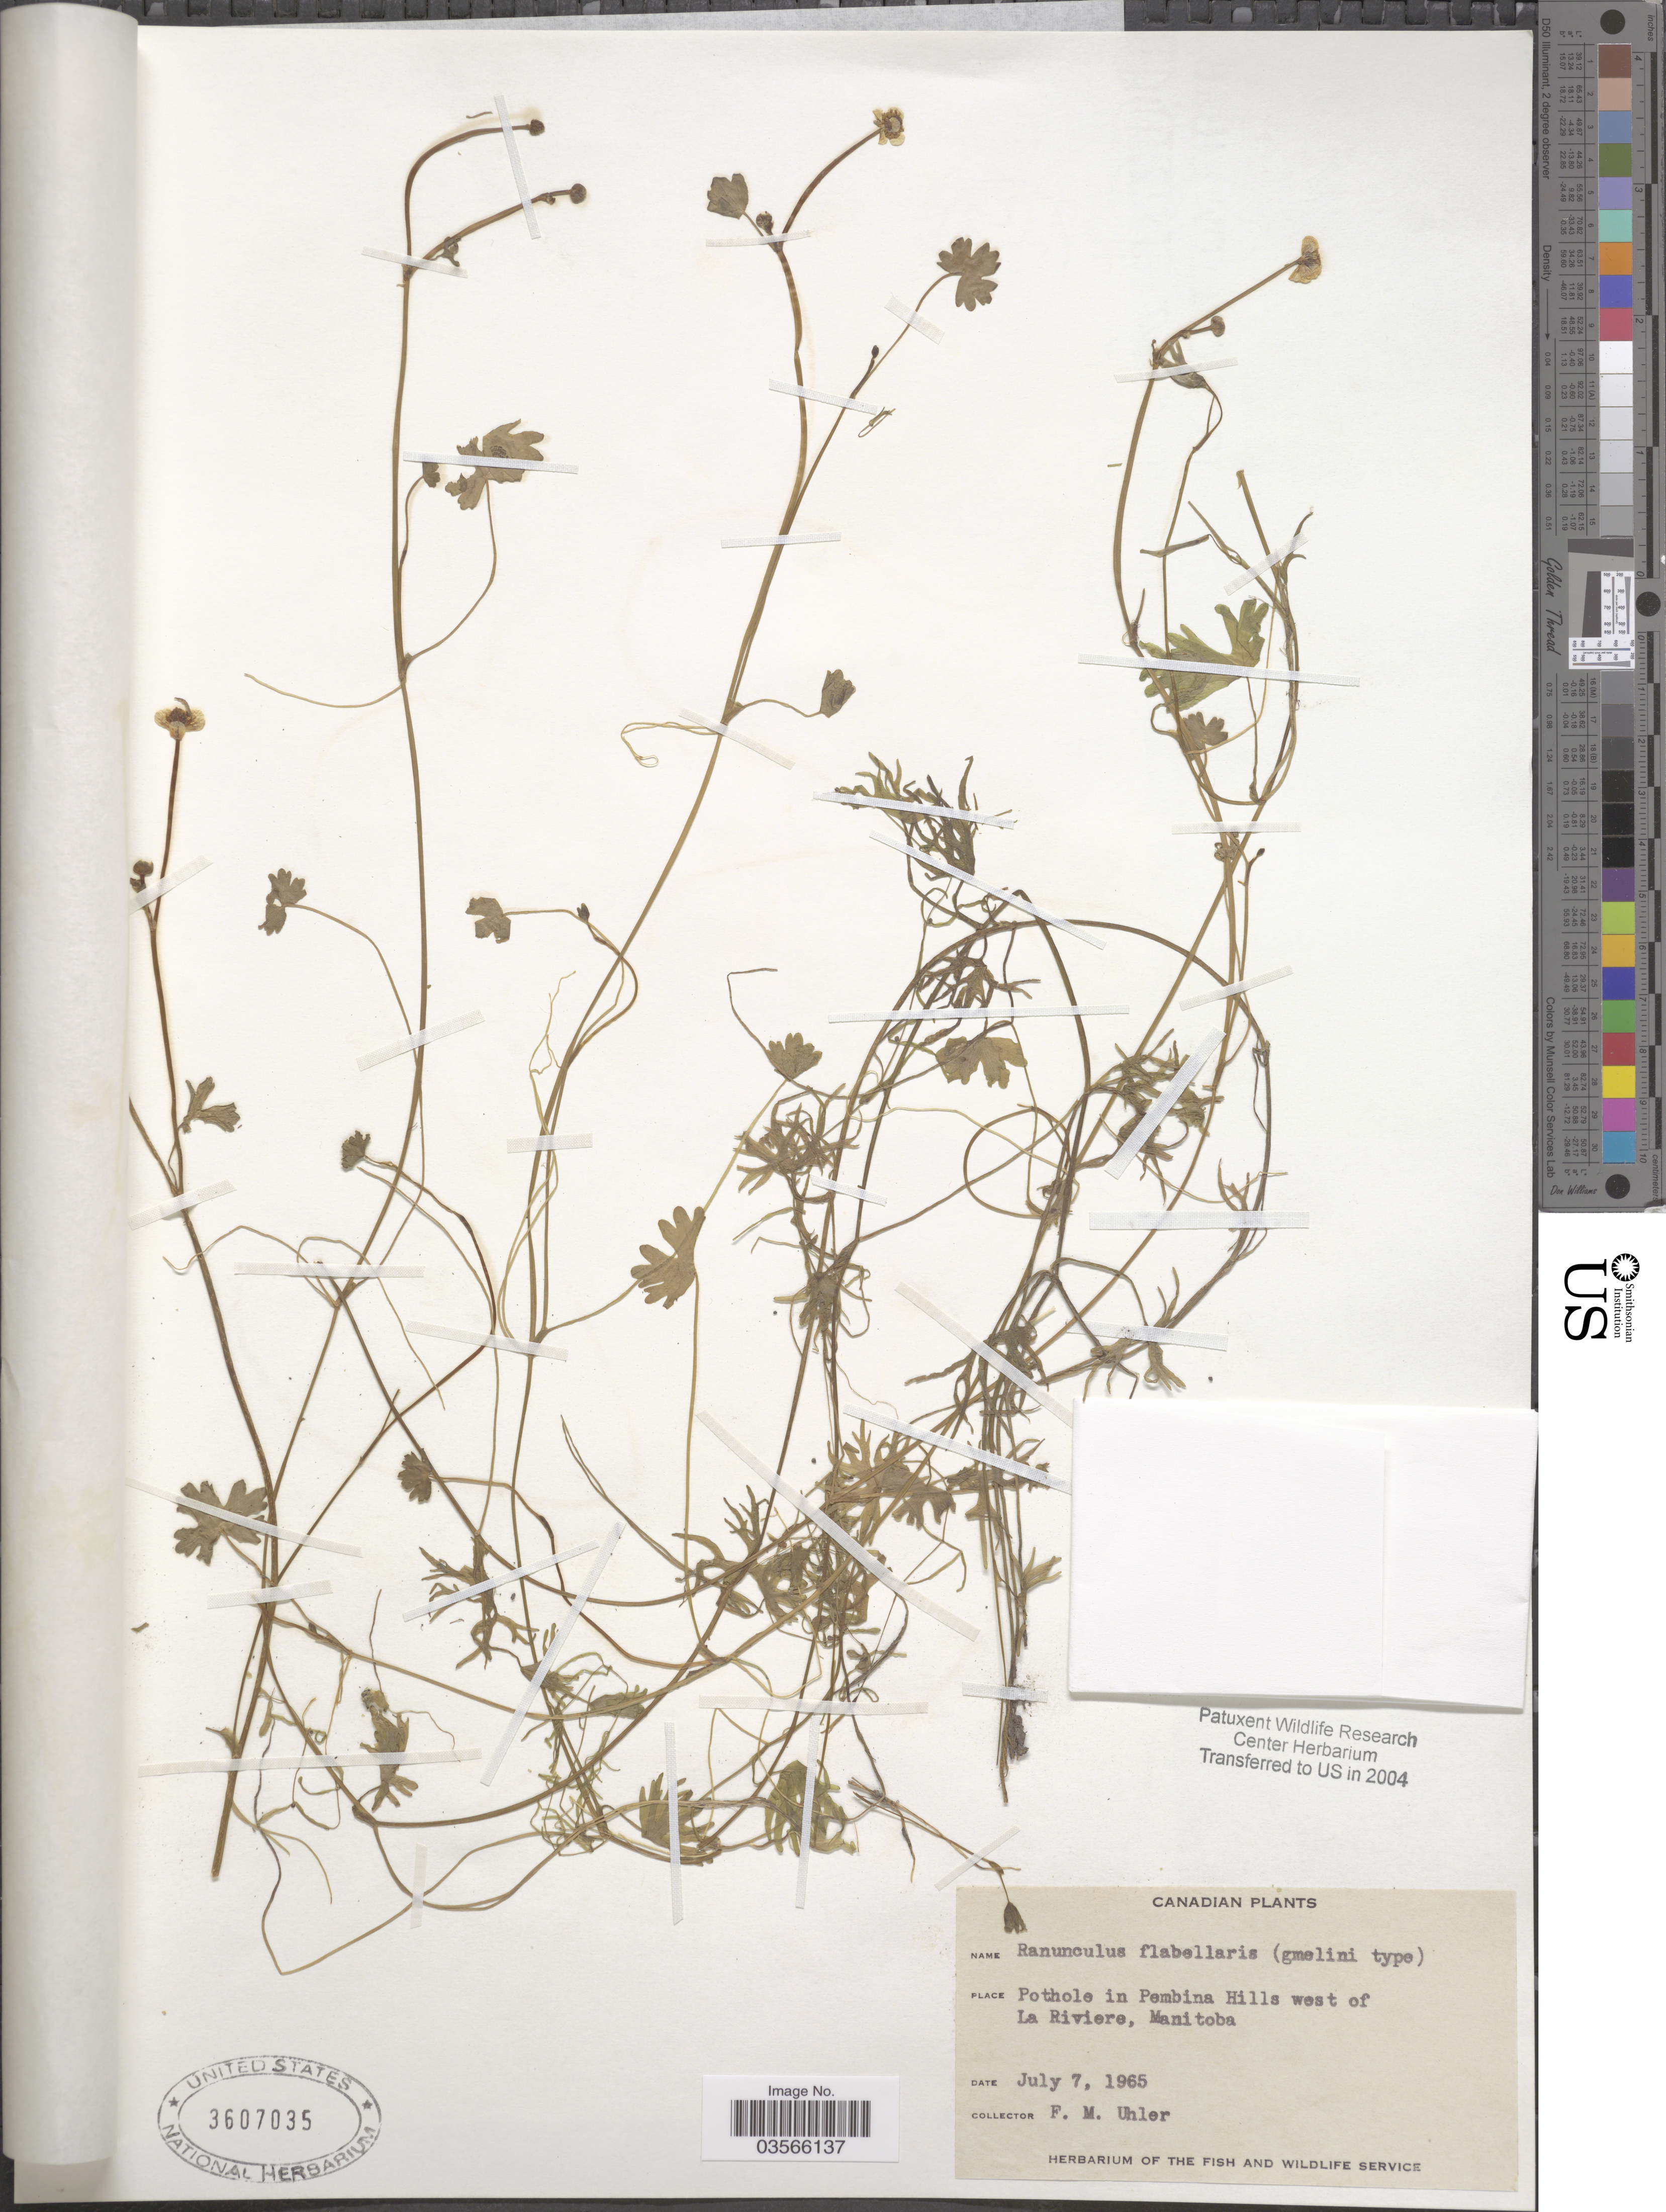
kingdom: Plantae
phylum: Tracheophyta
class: Magnoliopsida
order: Ranunculales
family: Ranunculaceae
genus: Ranunculus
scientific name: Ranunculus flabellaris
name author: Raf.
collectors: F. M. Uhler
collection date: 1965-07-07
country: Canada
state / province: Manitoba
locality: Pothole in Pembina Hills west of La Riviere.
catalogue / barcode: US 3607035